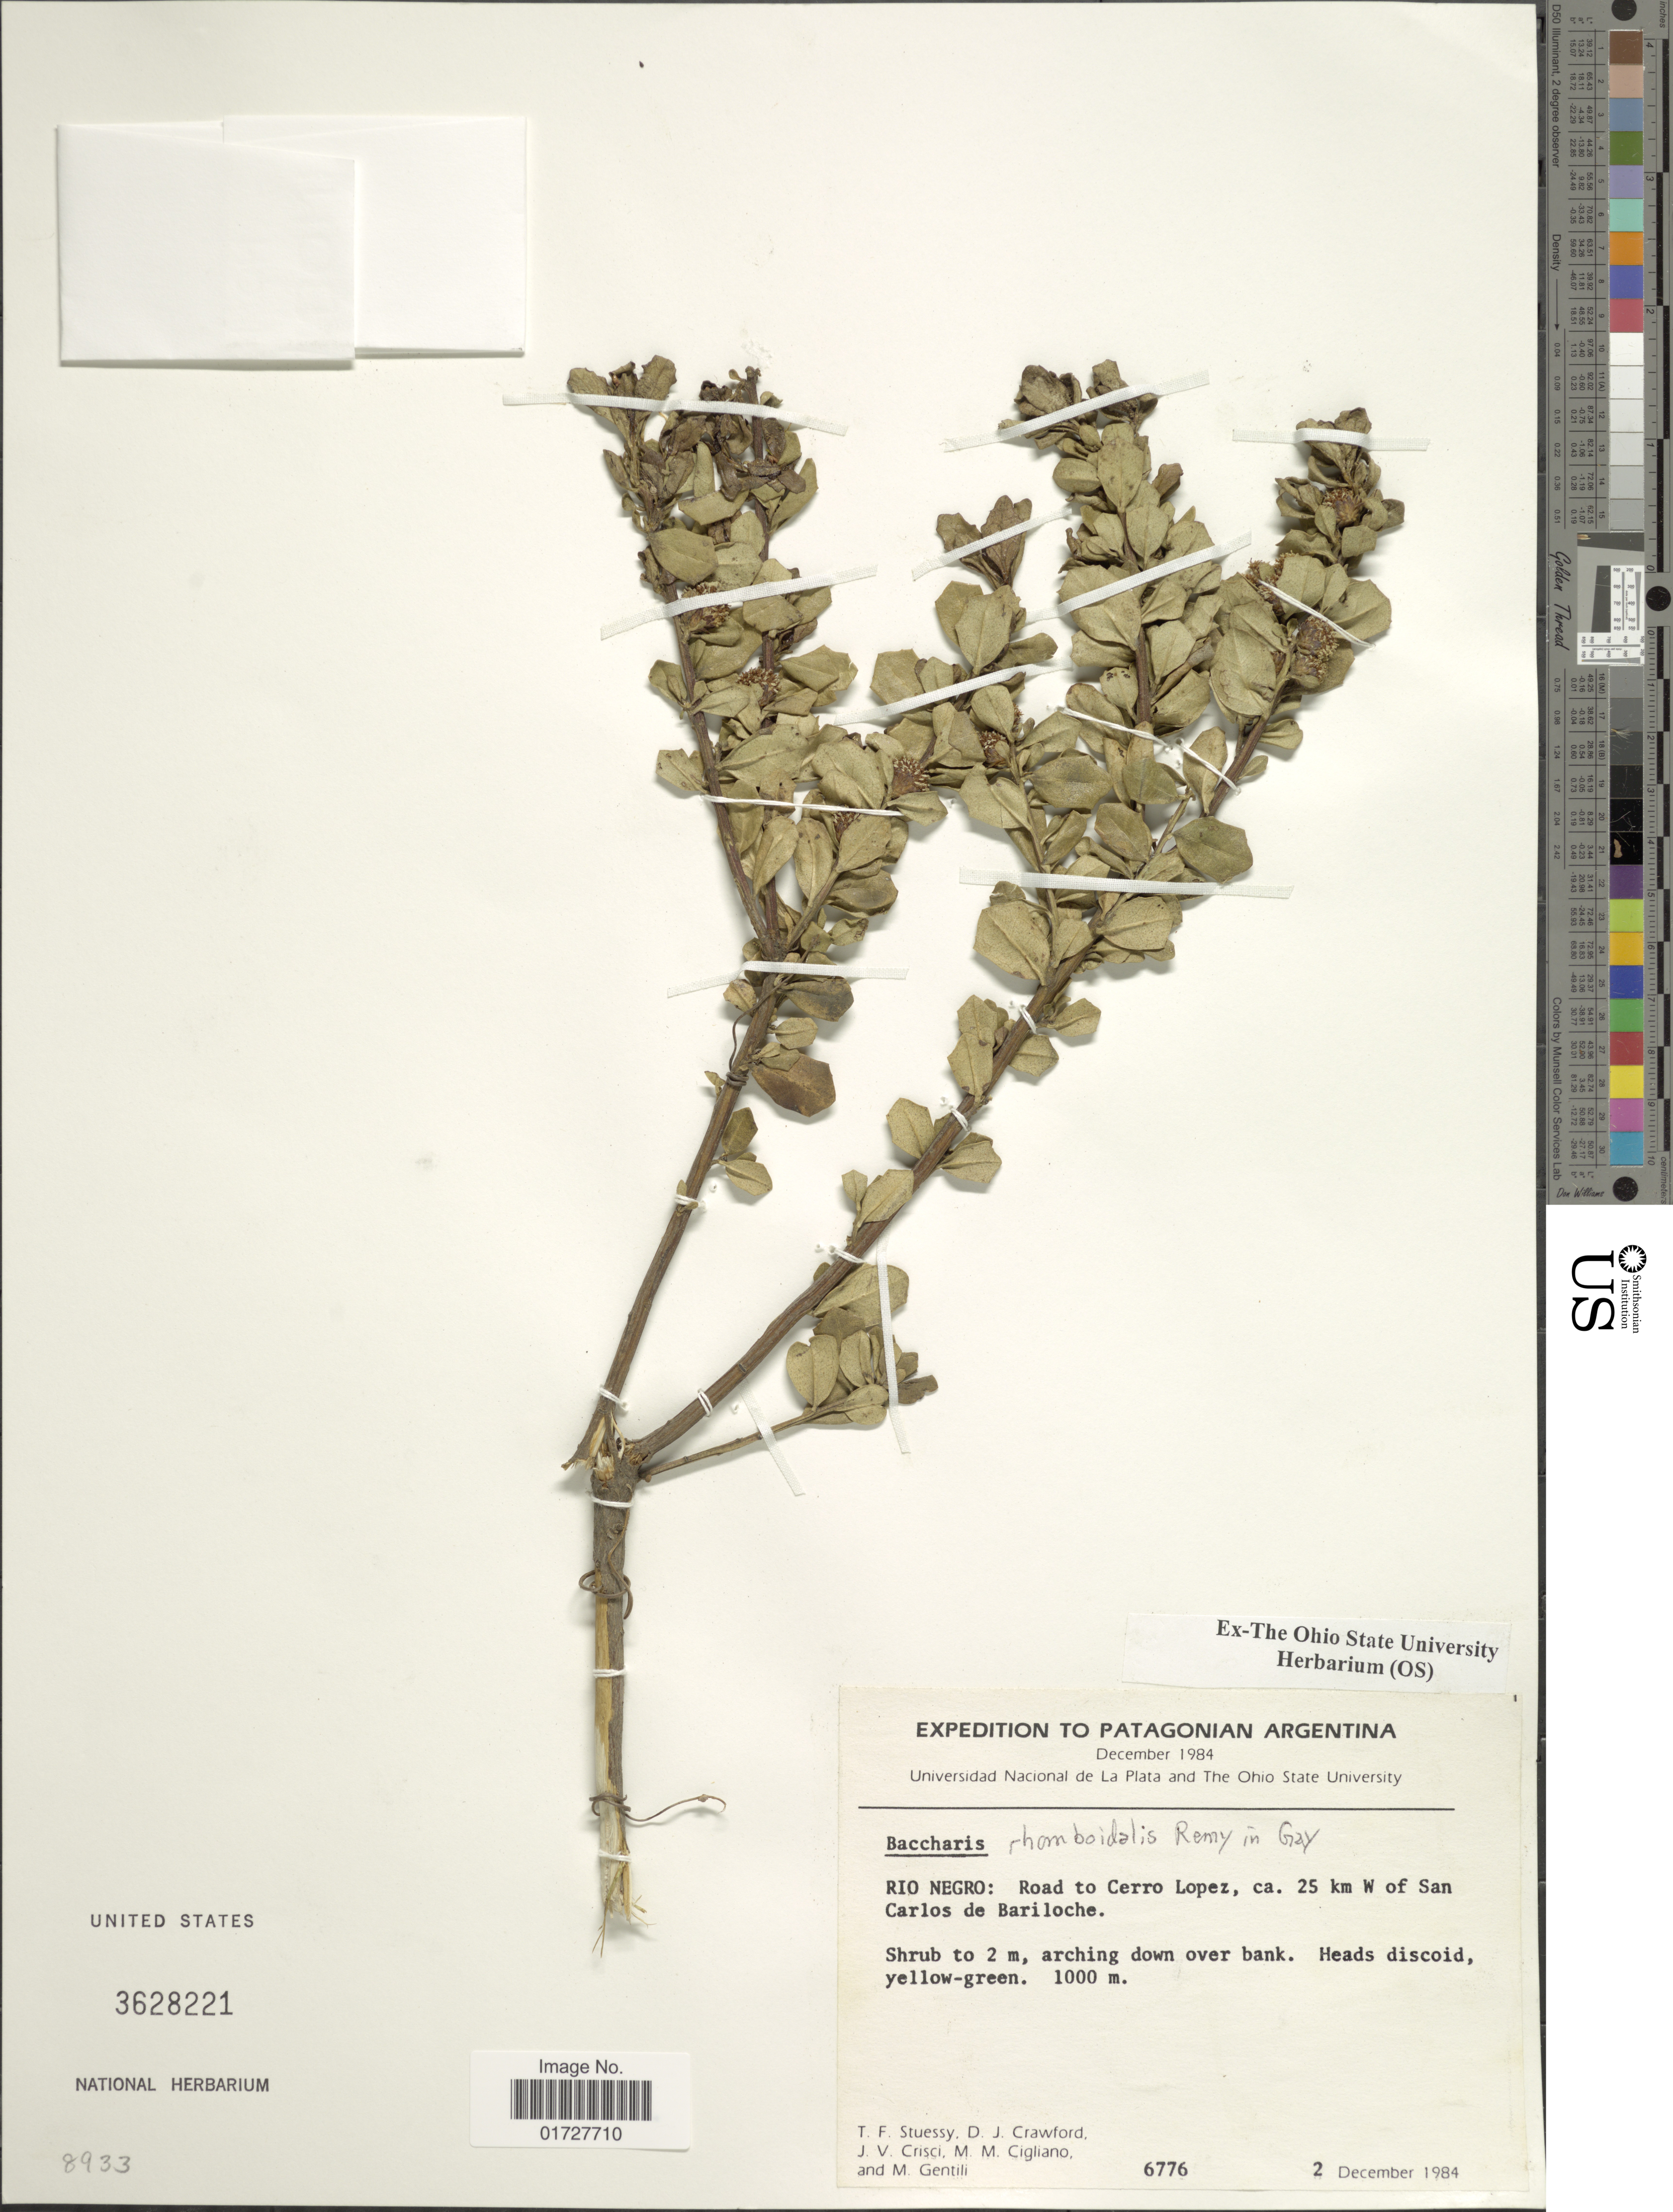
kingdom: Plantae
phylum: Tracheophyta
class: Magnoliopsida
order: Asterales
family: Asteraceae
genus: Baccharis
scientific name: Baccharis rhomboidalis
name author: J. Rémy in Gay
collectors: T. Stuessy, D. Crawford, J. Crisci, M. Cigliano & M. Gentili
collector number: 6776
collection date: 1984-12-02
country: Argentina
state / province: Rio Negro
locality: Patagonian Argentina, Road to Cerro Lopez, ca 25 km W of San Carlos de Bariloche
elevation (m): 1000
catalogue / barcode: US 3628221